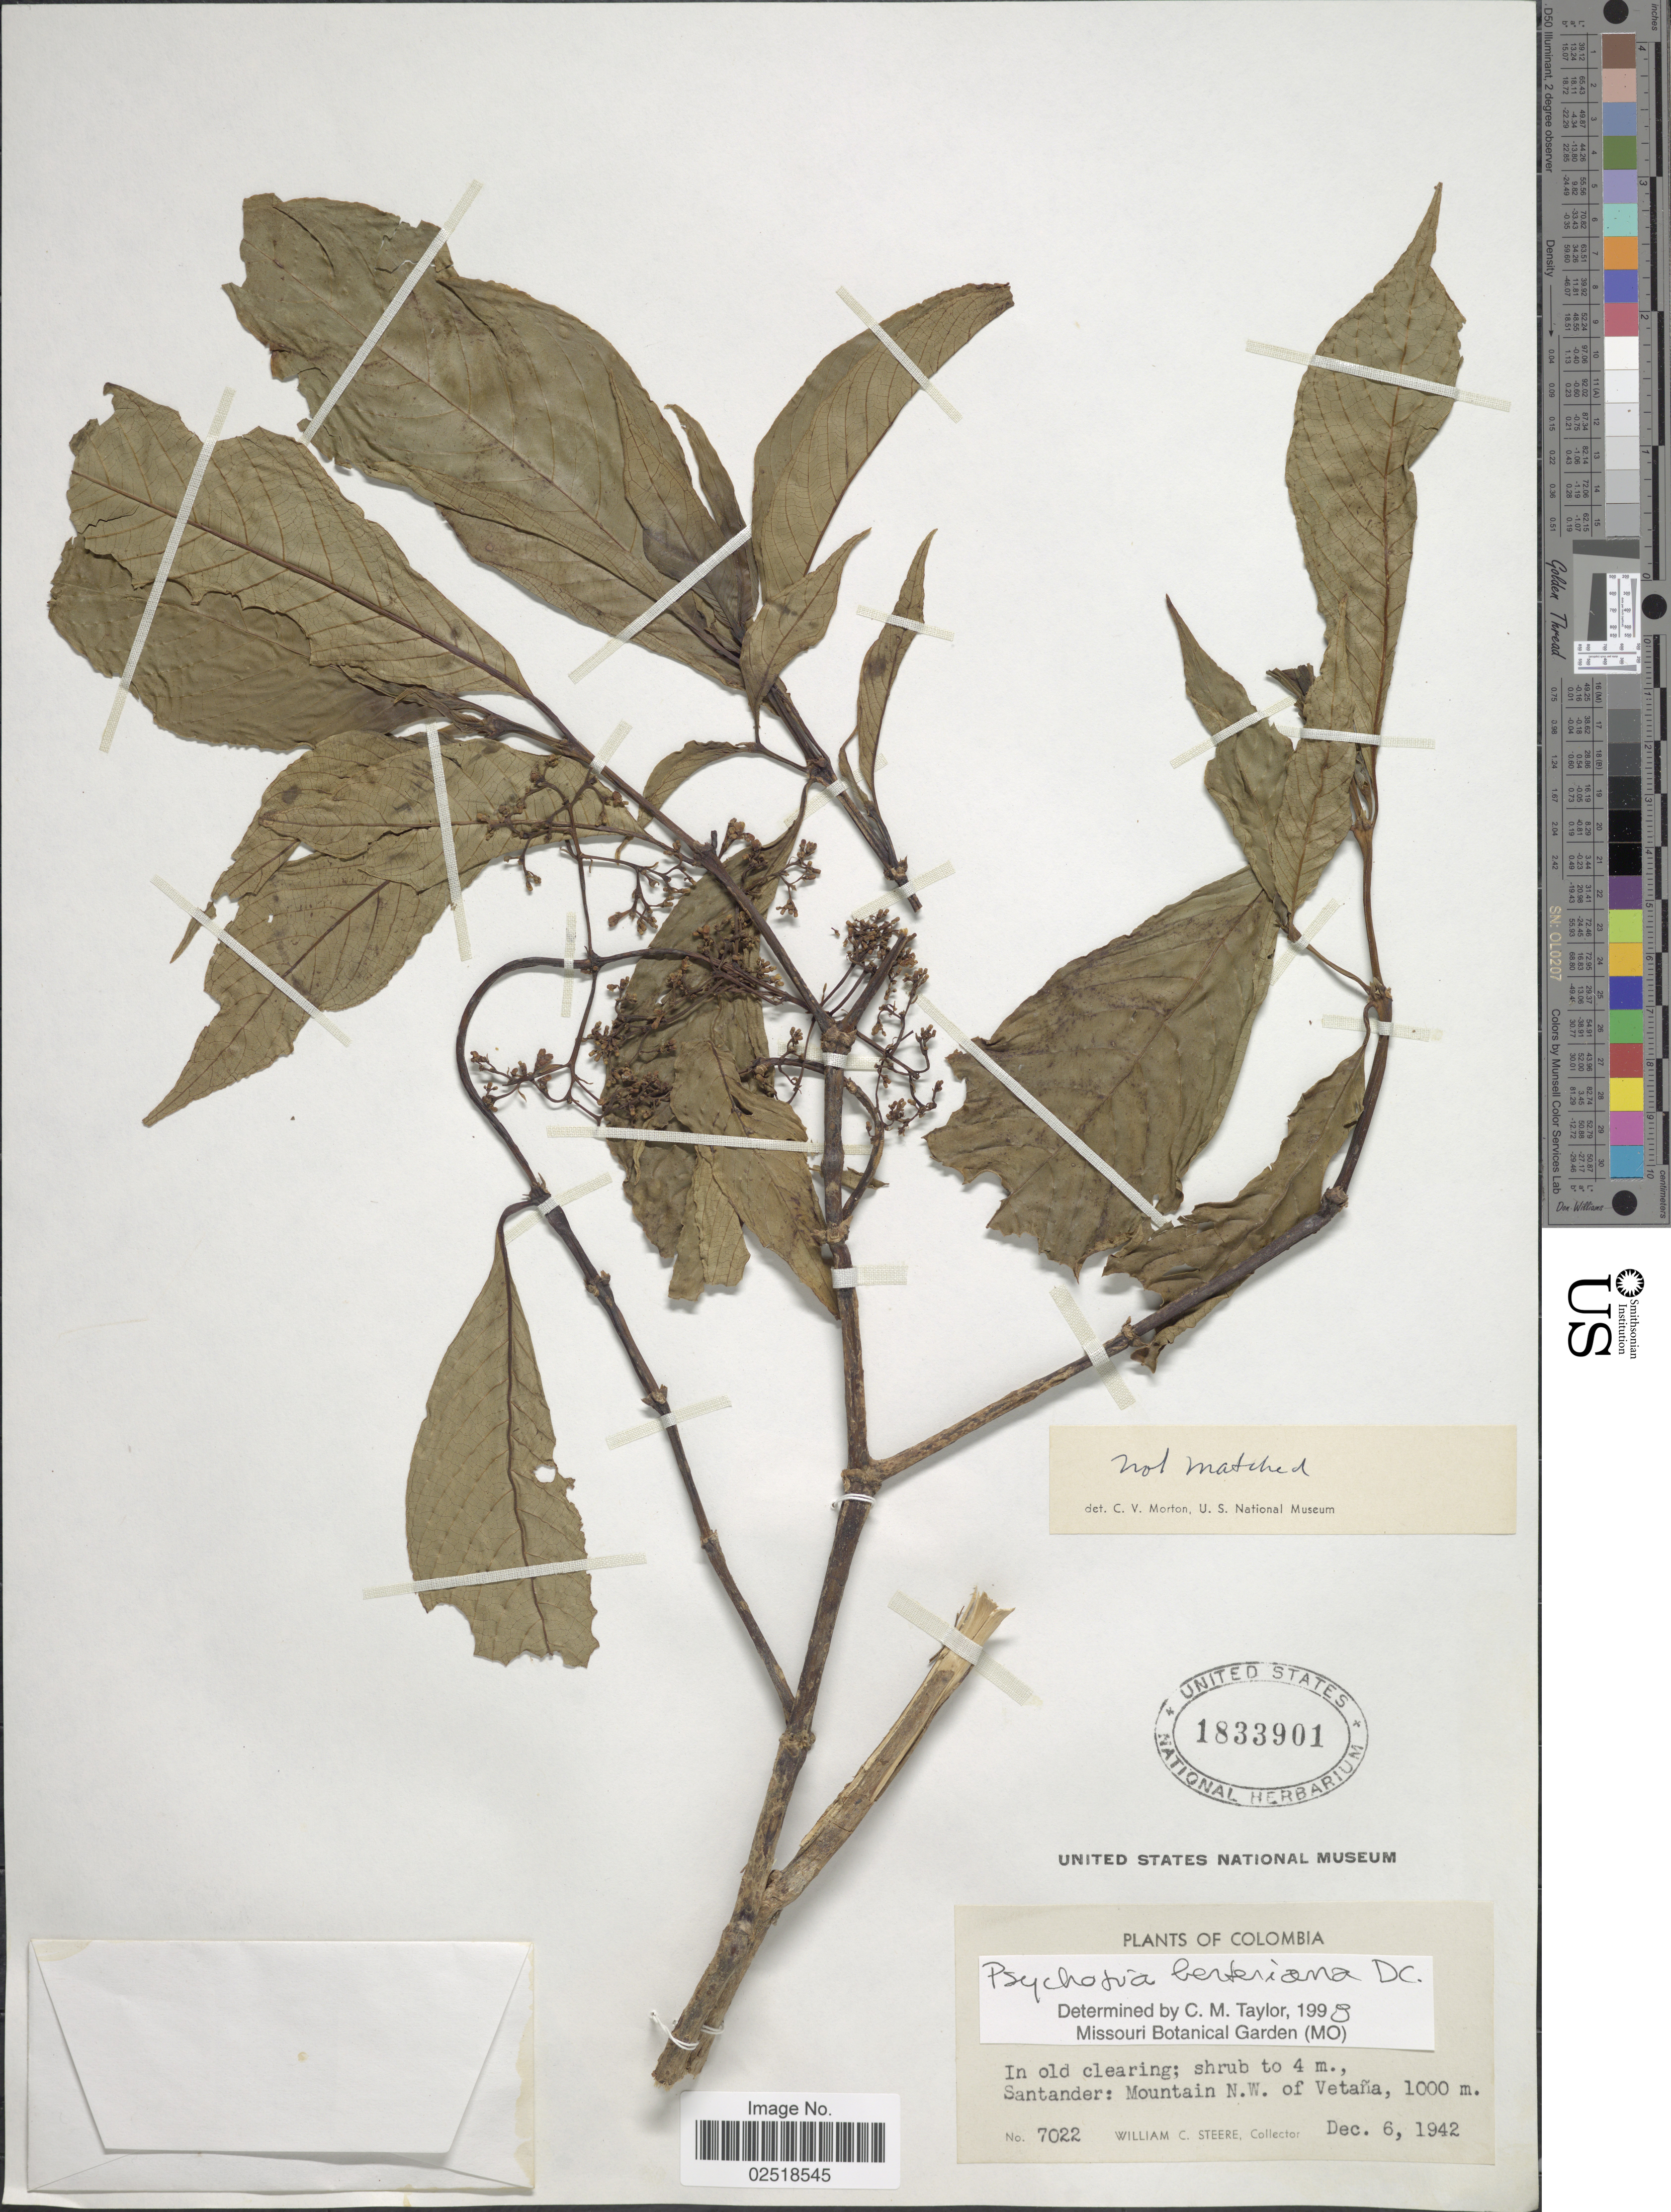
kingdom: Plantae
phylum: Tracheophyta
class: Magnoliopsida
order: Gentianales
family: Rubiaceae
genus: Psychotria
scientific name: Psychotria berteroana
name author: DC.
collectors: W. C. Steere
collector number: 7022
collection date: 1942-12-06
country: Colombia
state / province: Santander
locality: In old clearing, Mountain N.W. of Vetaña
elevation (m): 1000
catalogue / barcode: US 1833901